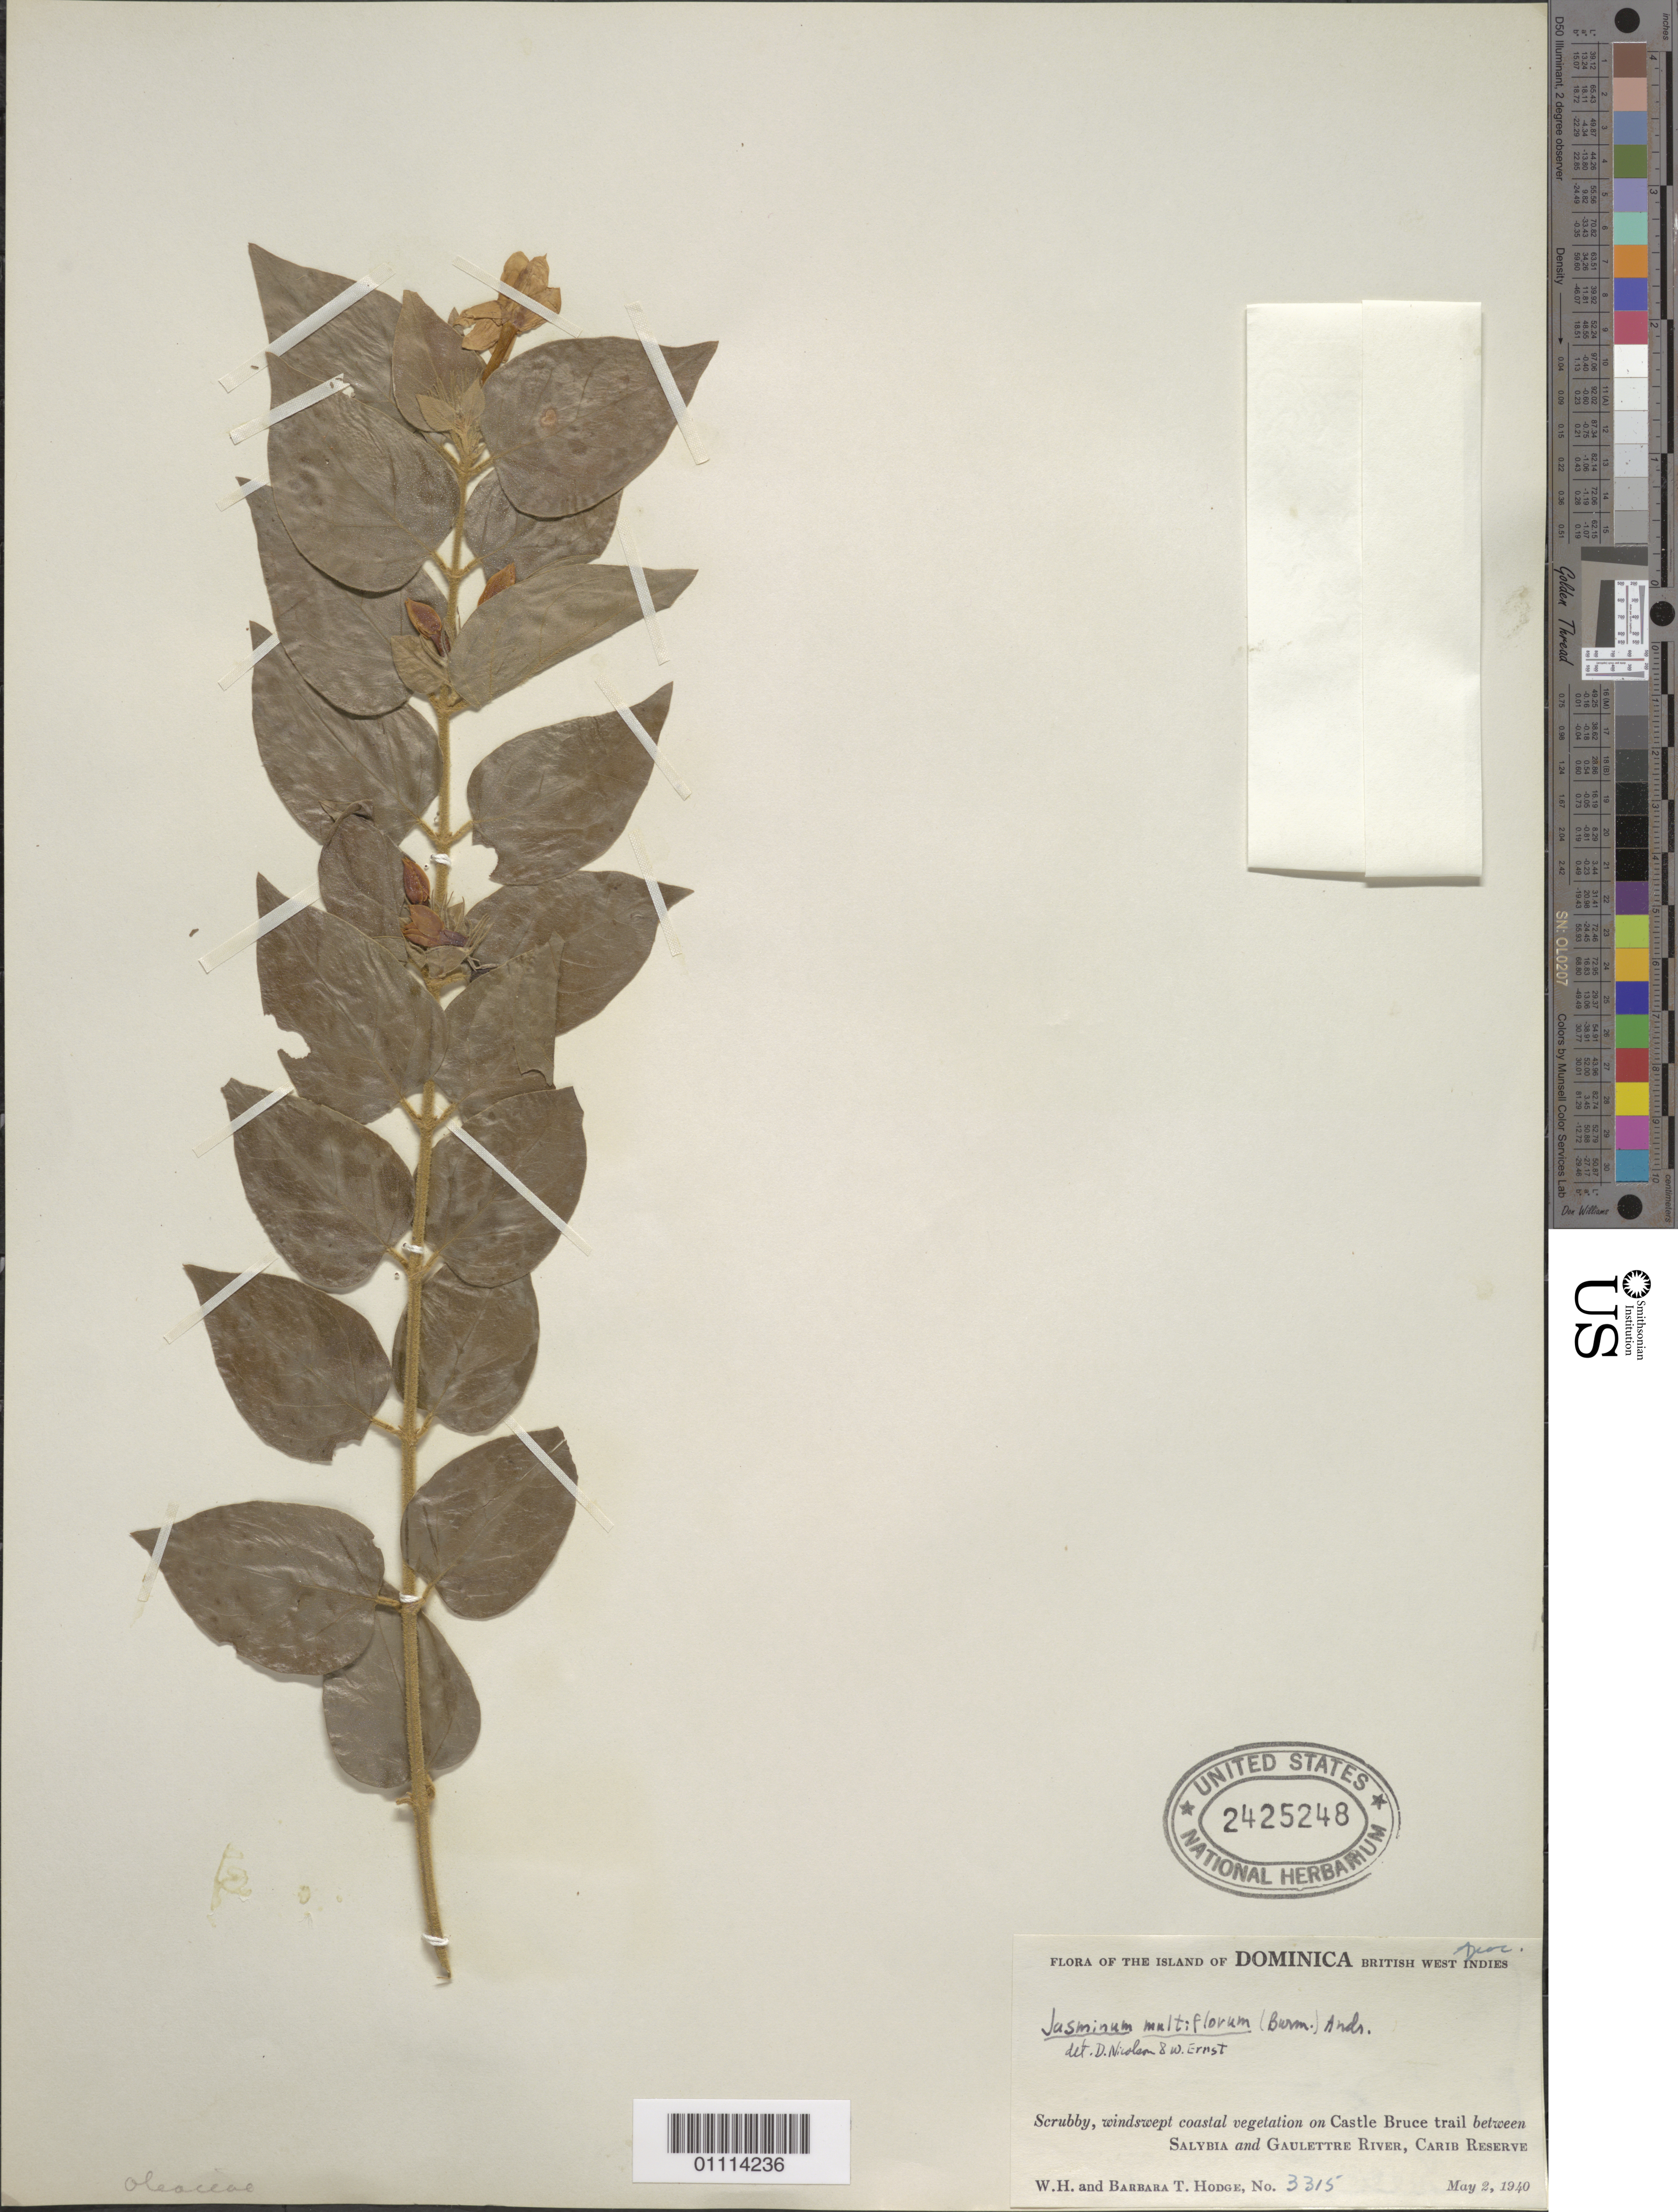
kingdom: Plantae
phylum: Tracheophyta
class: Magnoliopsida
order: Lamiales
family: Oleaceae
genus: Jasminum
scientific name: Jasminum multiflorum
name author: (Burm. f.) Andrews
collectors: W. Hodge & B. Hodge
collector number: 3315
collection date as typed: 02 May 1940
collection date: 1940-05-02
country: Dominica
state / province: St. David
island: Dominica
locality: Scrubby, windswept coastal vegetation on Castle Bruce trail between Salybia and Gaulettre River, Carib Reserve.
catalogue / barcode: US 2425248